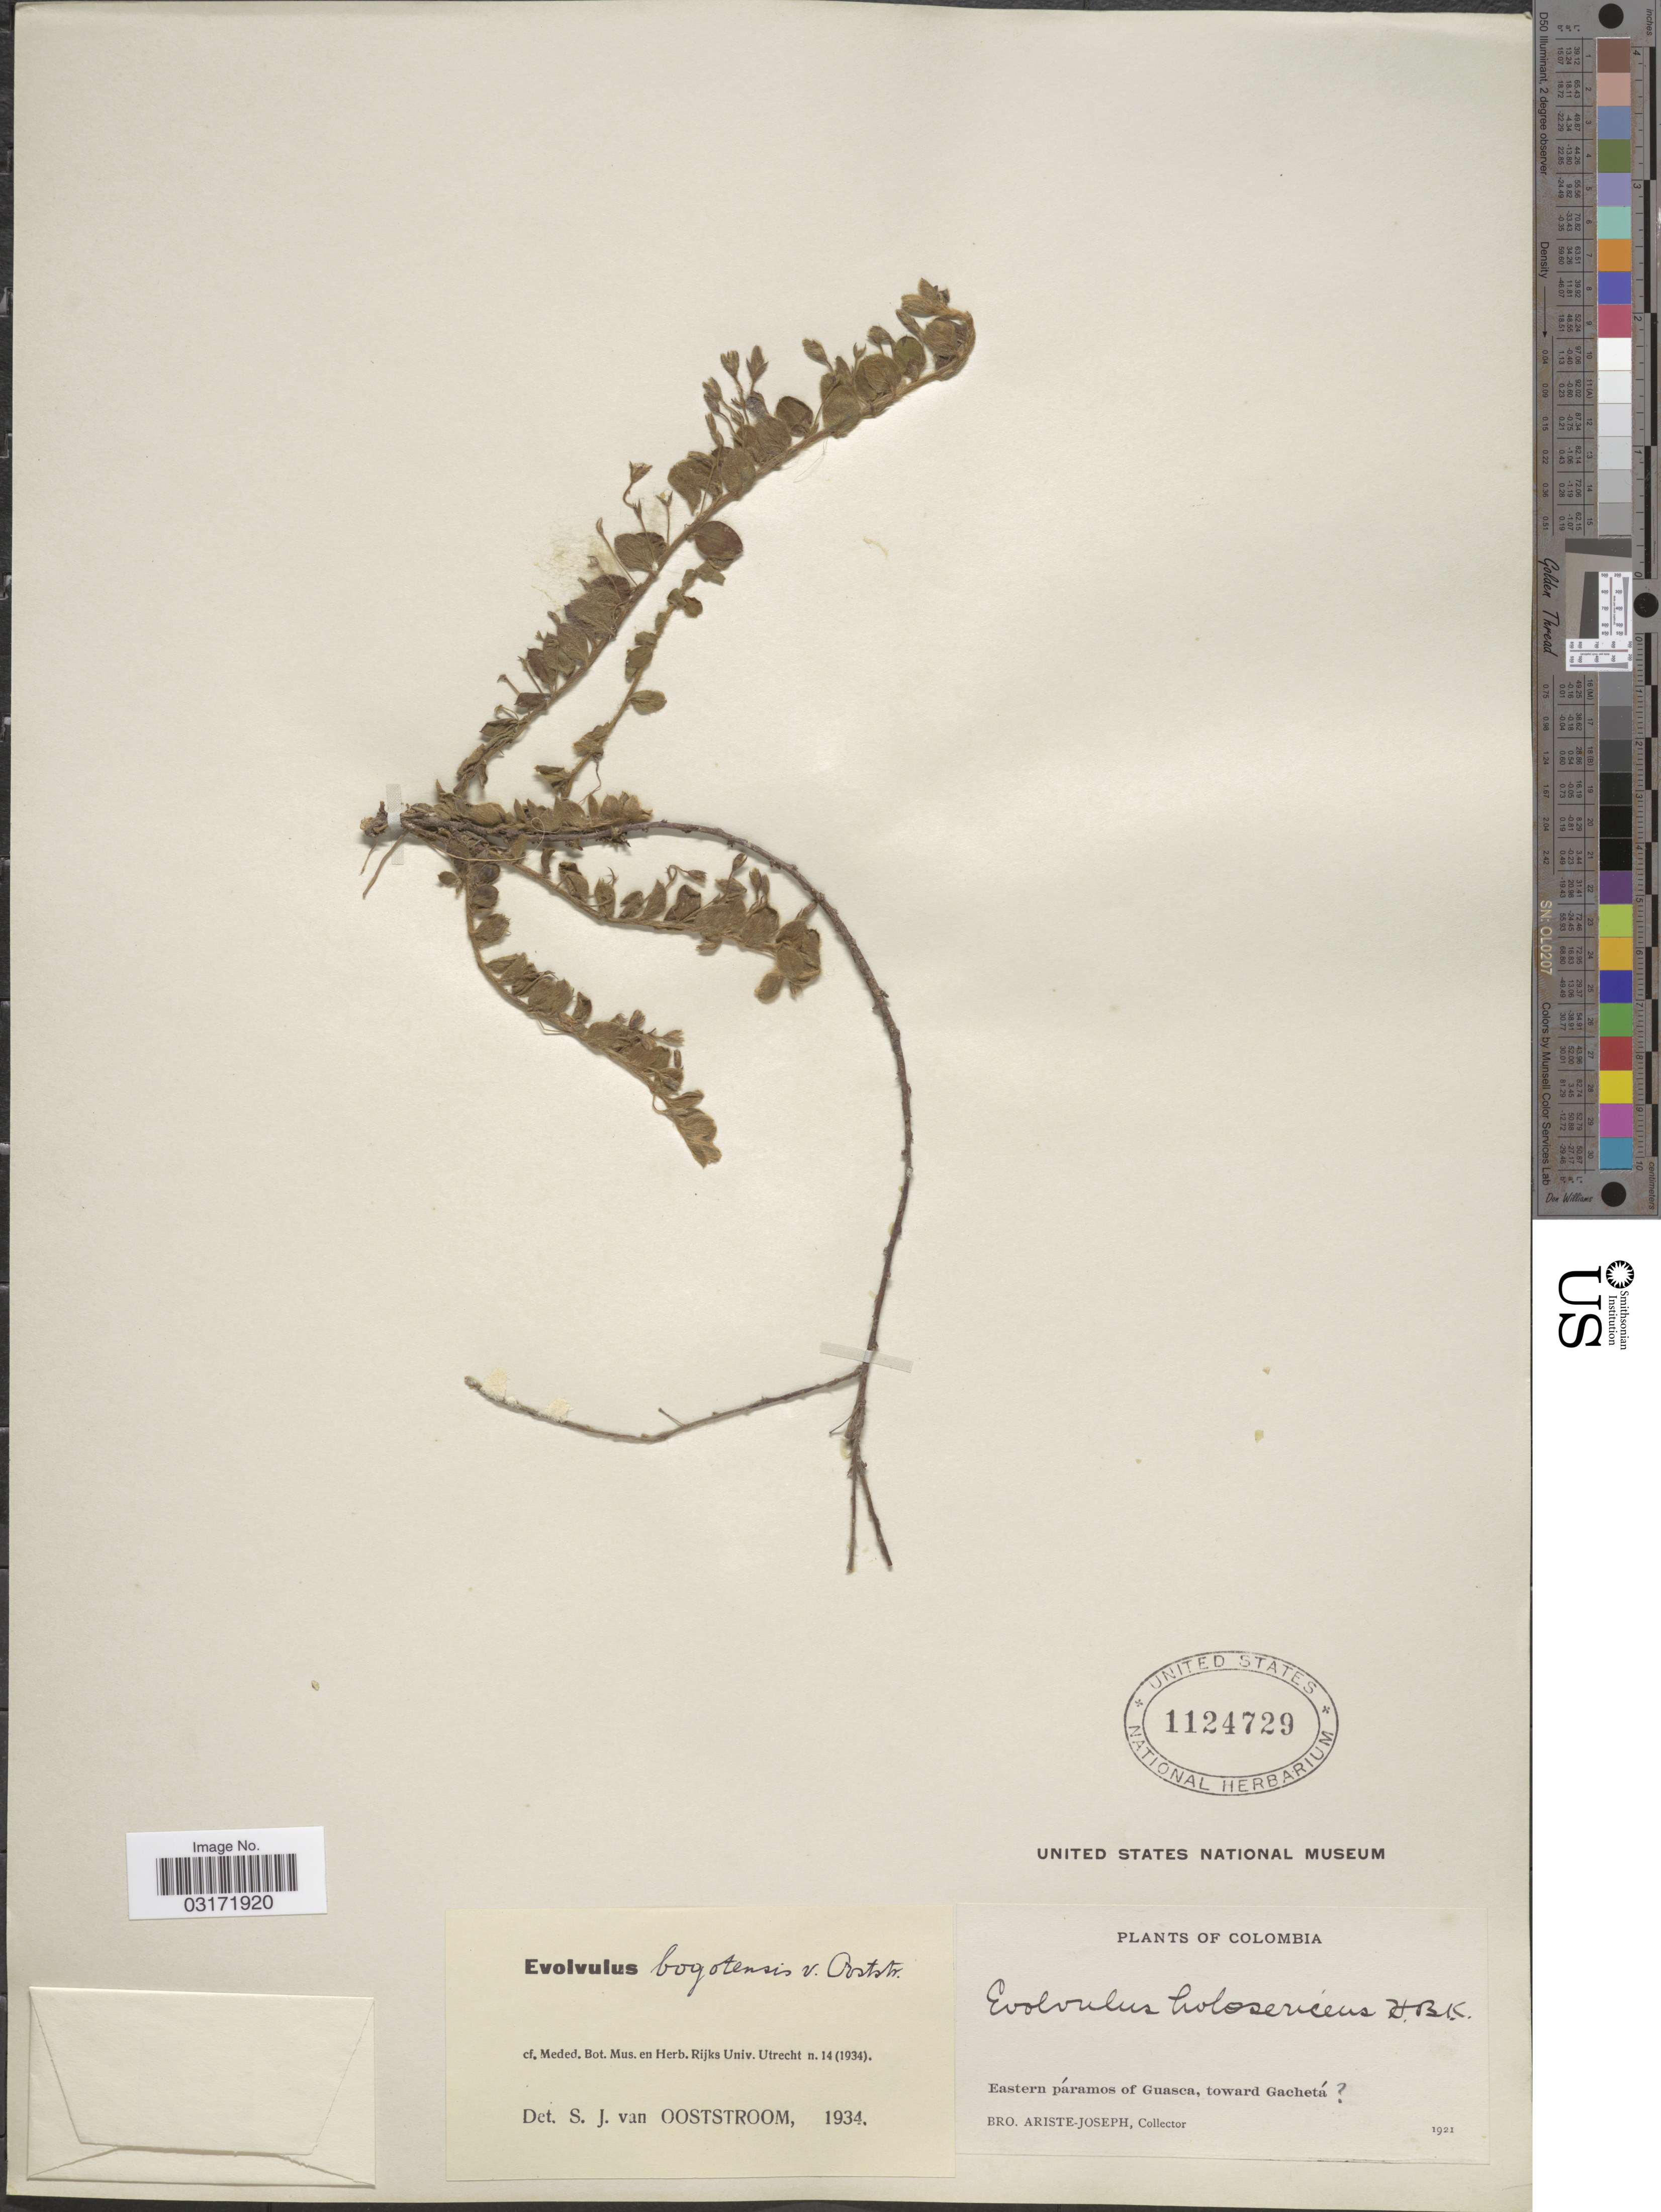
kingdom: Plantae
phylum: Tracheophyta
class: Magnoliopsida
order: Solanales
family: Convolvulaceae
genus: Evolvulus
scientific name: Evolvulus bogotensis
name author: Ooststr.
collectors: Bro. Ariste-Joseph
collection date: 1921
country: Colombia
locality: Eastern páramos of Guasca, toward Gachetá.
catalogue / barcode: US 1124729